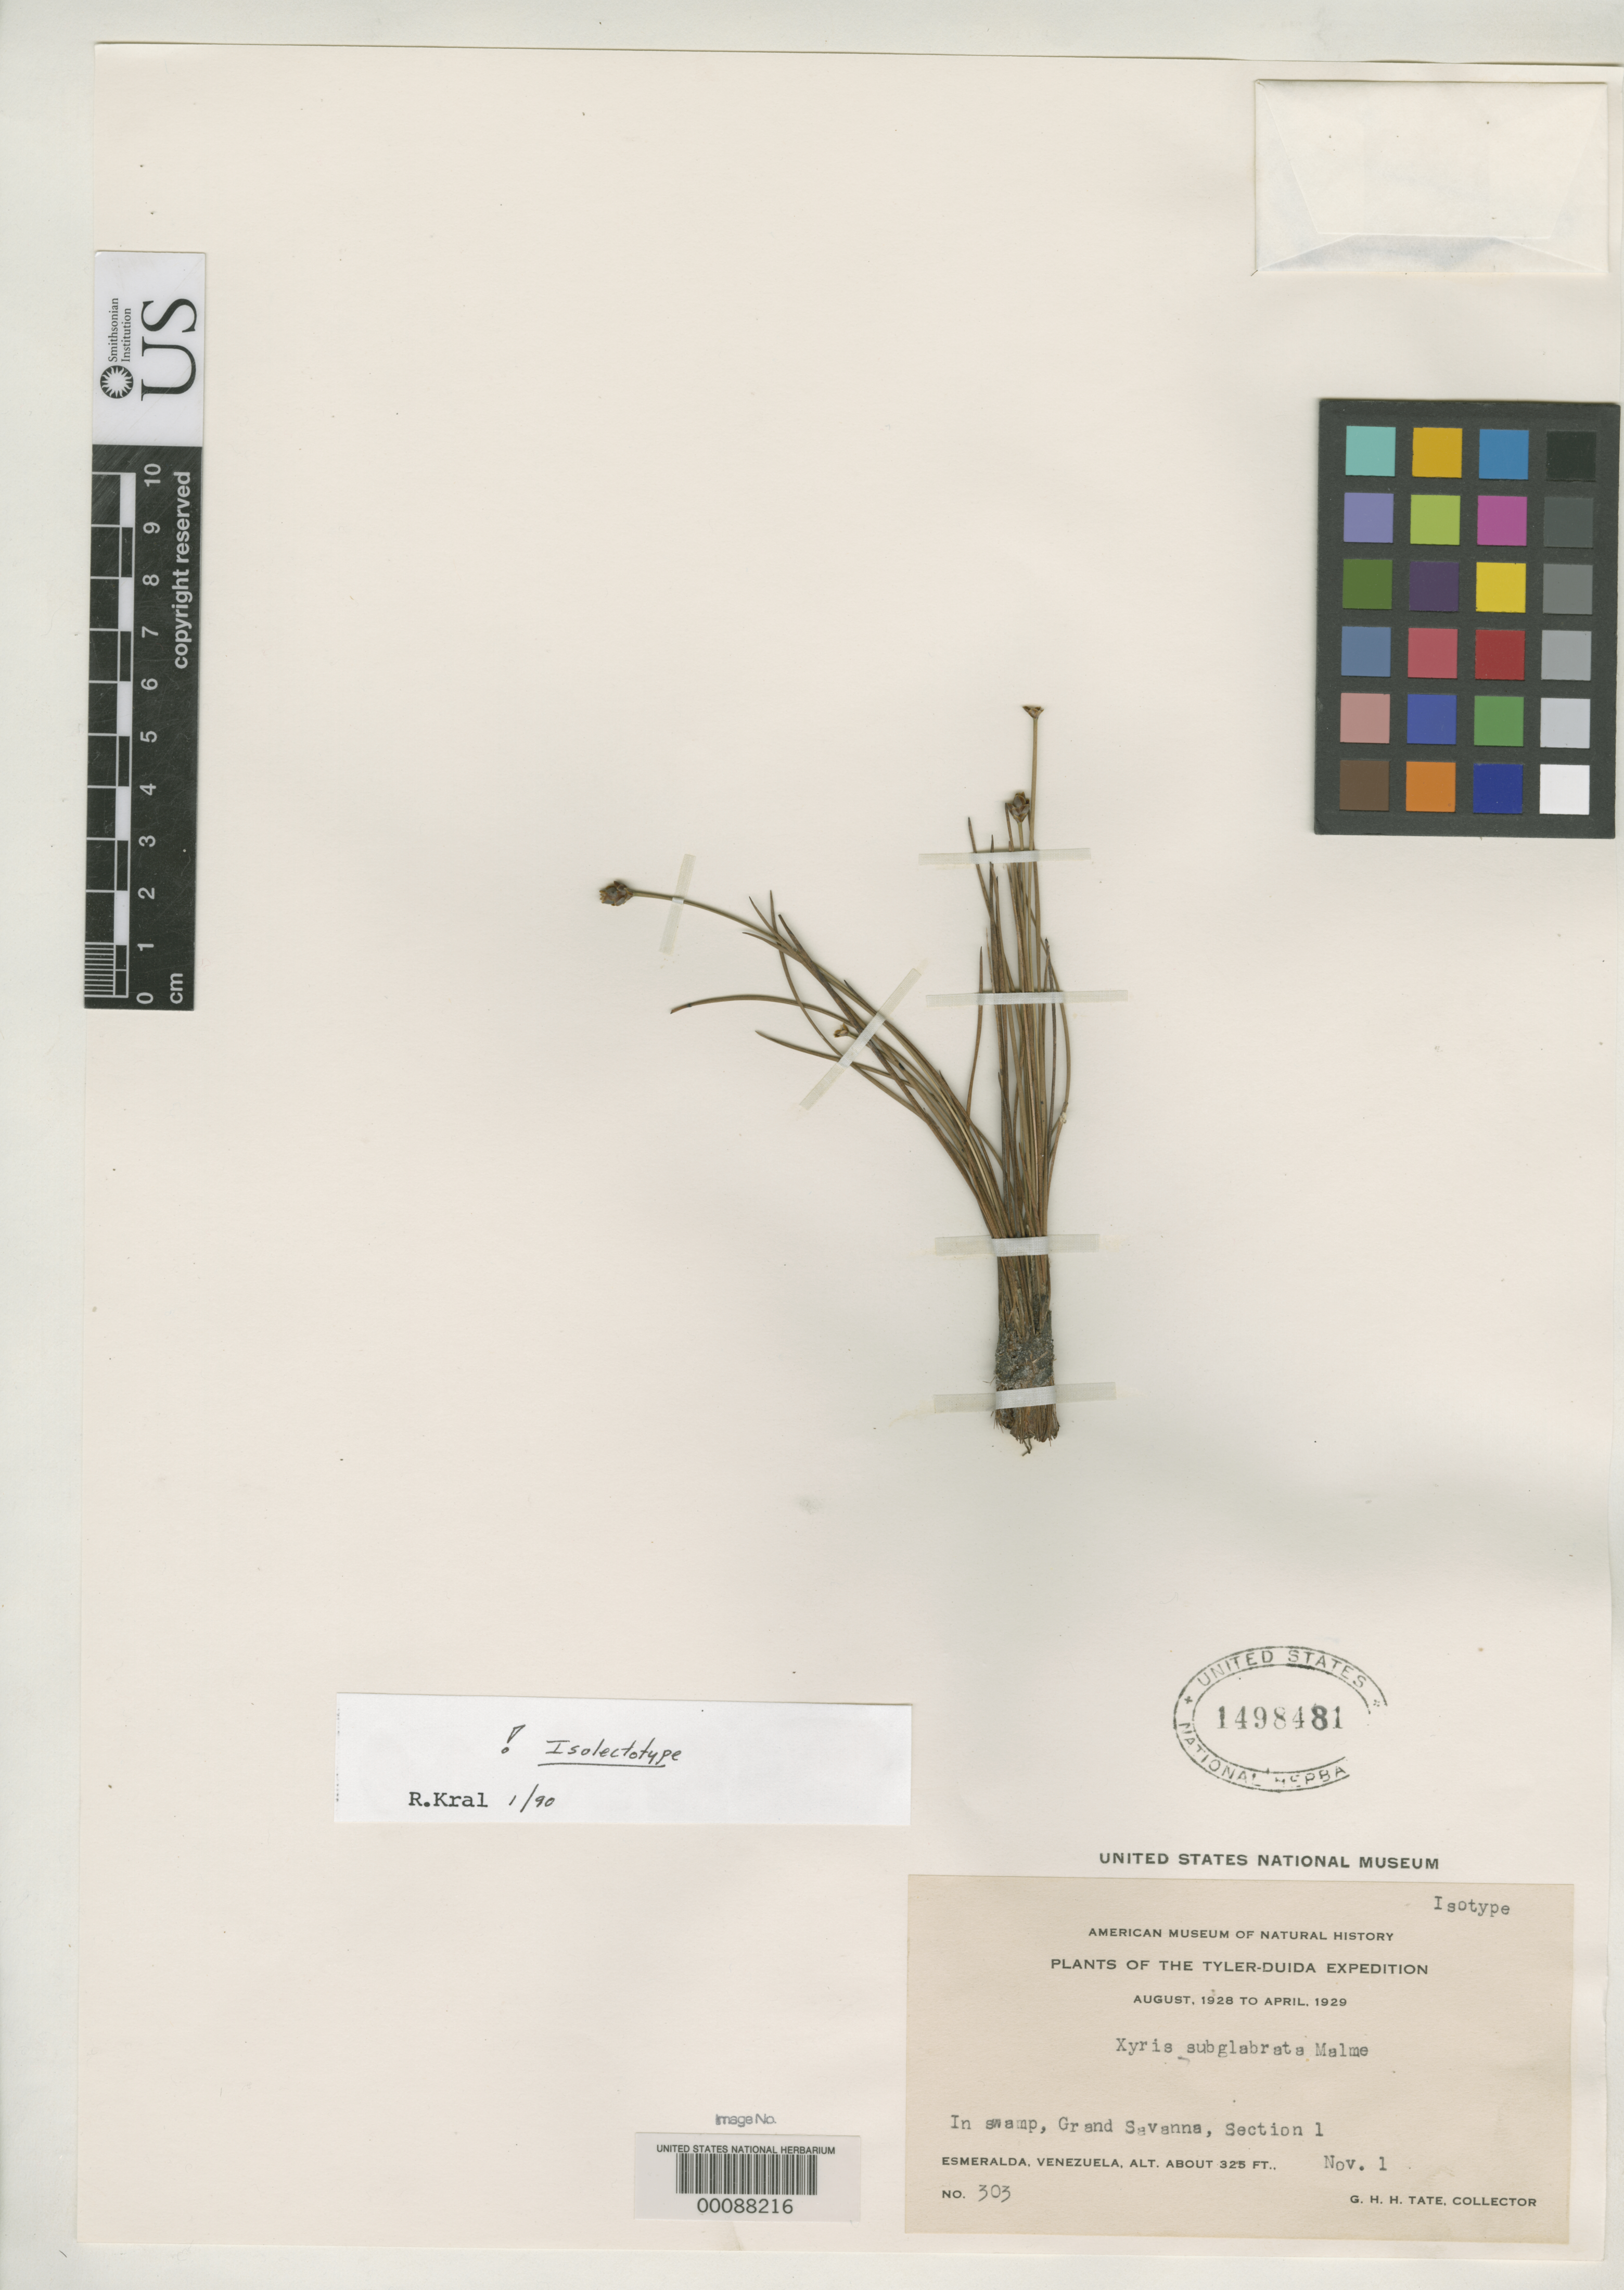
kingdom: Plantae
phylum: Tracheophyta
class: Liliopsida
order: Poales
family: Xyridaceae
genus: Xyris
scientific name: Xyris subglabrata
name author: Malme in Gleason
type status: Isotype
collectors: G. H. H.Tate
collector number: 303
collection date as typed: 01 Nov 1928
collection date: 1928-11-01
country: Venezuela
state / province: Amazonas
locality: Esmeralda, Grand Savanna; alt. ca. 325 Ft.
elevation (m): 99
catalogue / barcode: US 1498481